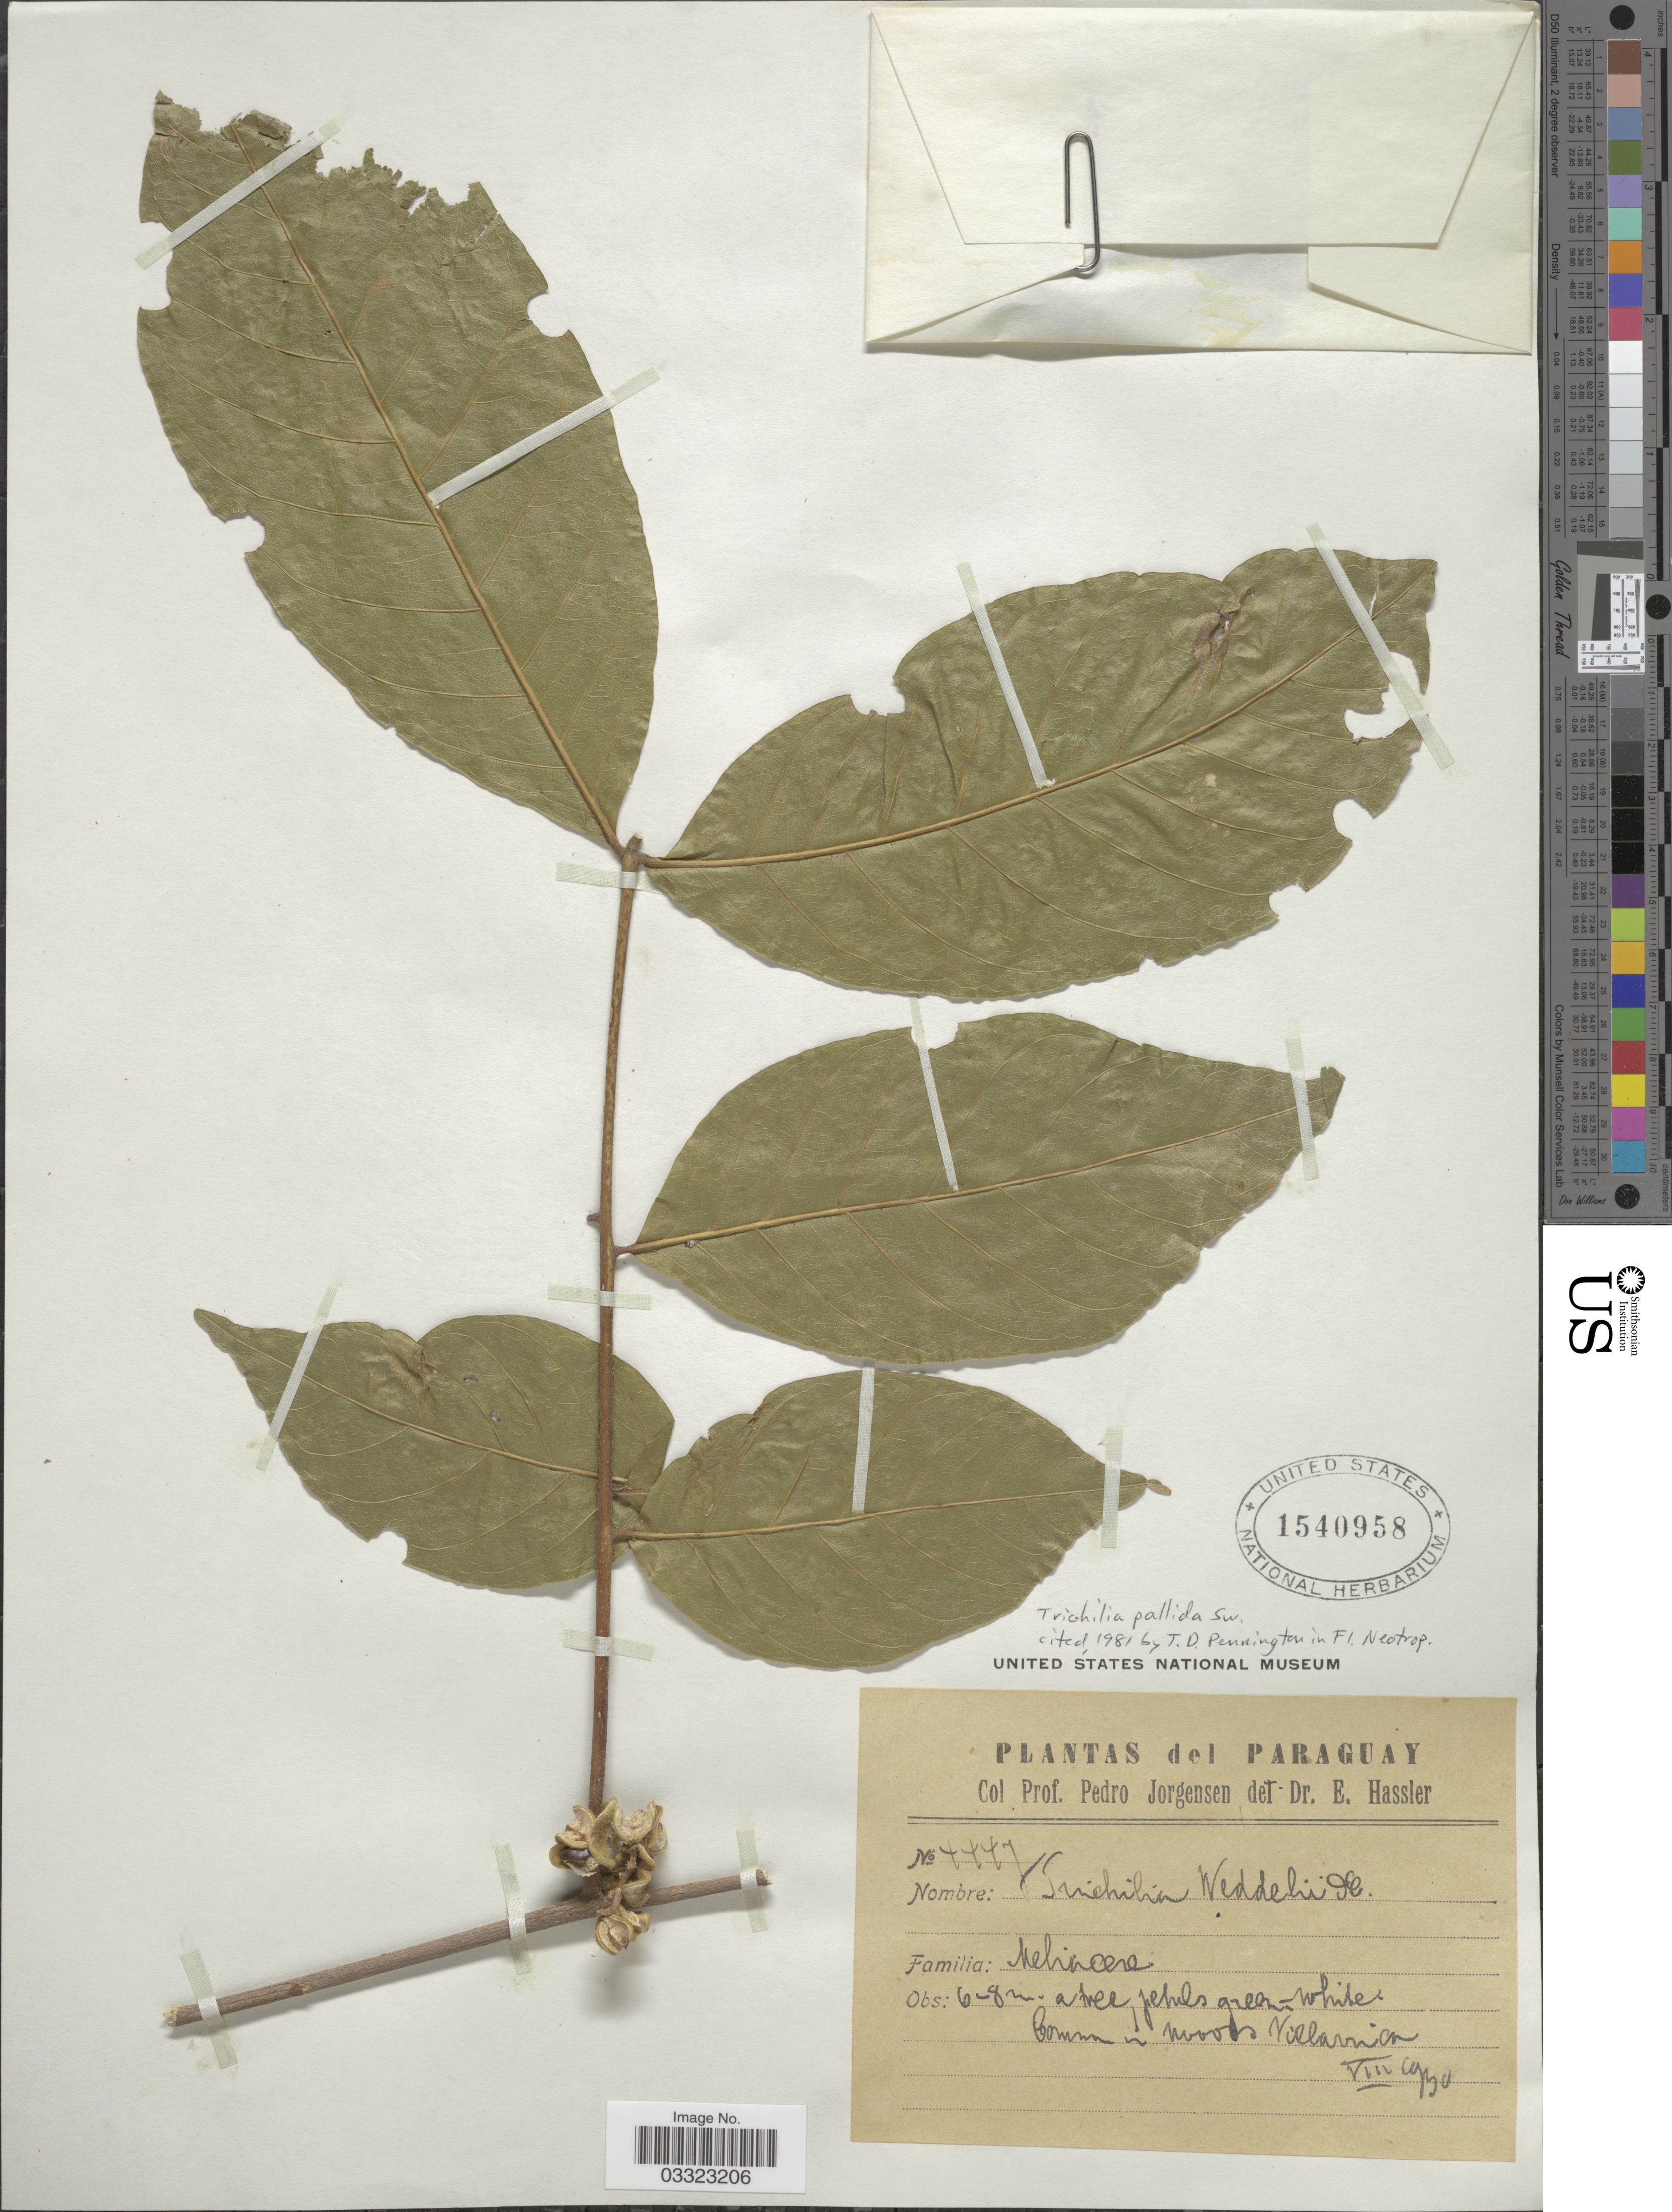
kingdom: Plantae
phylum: Tracheophyta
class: Magnoliopsida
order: Sapindales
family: Meliaceae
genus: Trichilia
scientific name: Trichilia pallida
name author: Sw.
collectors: P. Jörgensen & E. Hassler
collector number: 4447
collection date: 1930-08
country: Paraguay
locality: Common in woods Villarrica.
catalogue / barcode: US 1540958